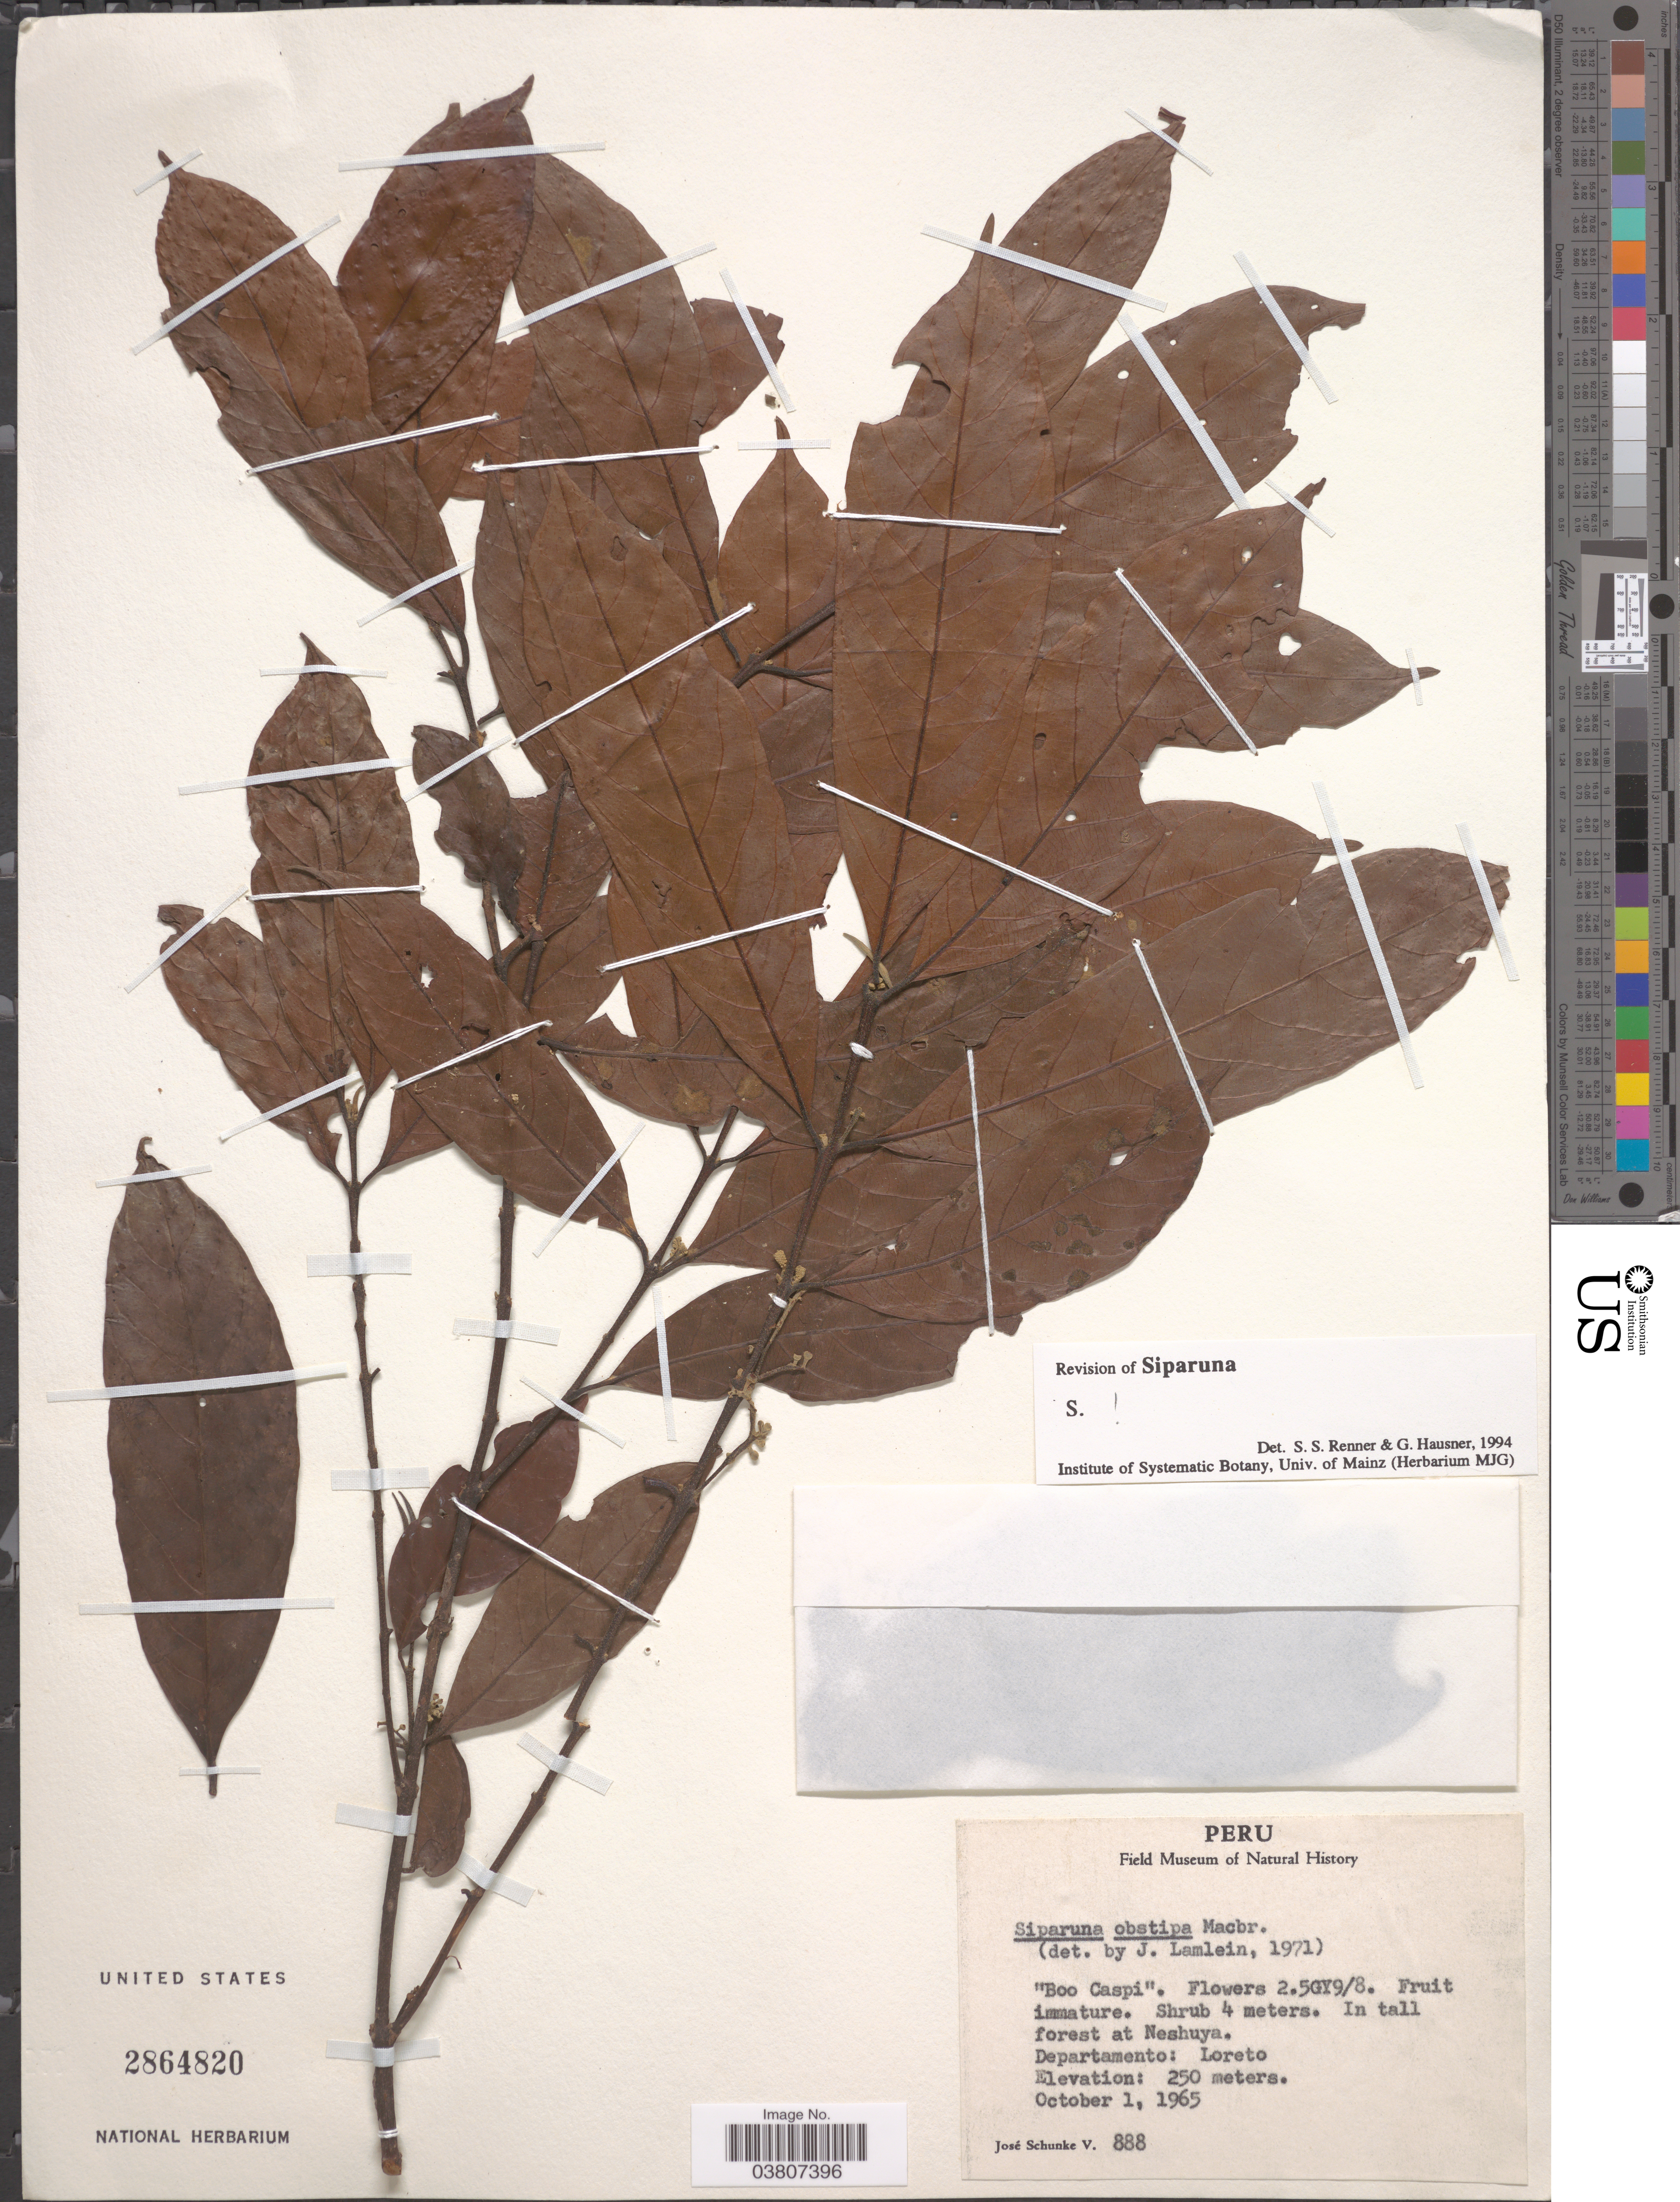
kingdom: Plantae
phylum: Tracheophyta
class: Magnoliopsida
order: Laurales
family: Siparunaceae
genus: Siparuna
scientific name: Siparuna obstipa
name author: J.F. Macbr.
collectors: J. Schunke Vigo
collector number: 888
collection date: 1965-10-01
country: Peru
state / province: Loreto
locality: At Neshuya. Departamento: Loreto.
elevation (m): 250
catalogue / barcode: US 2864820